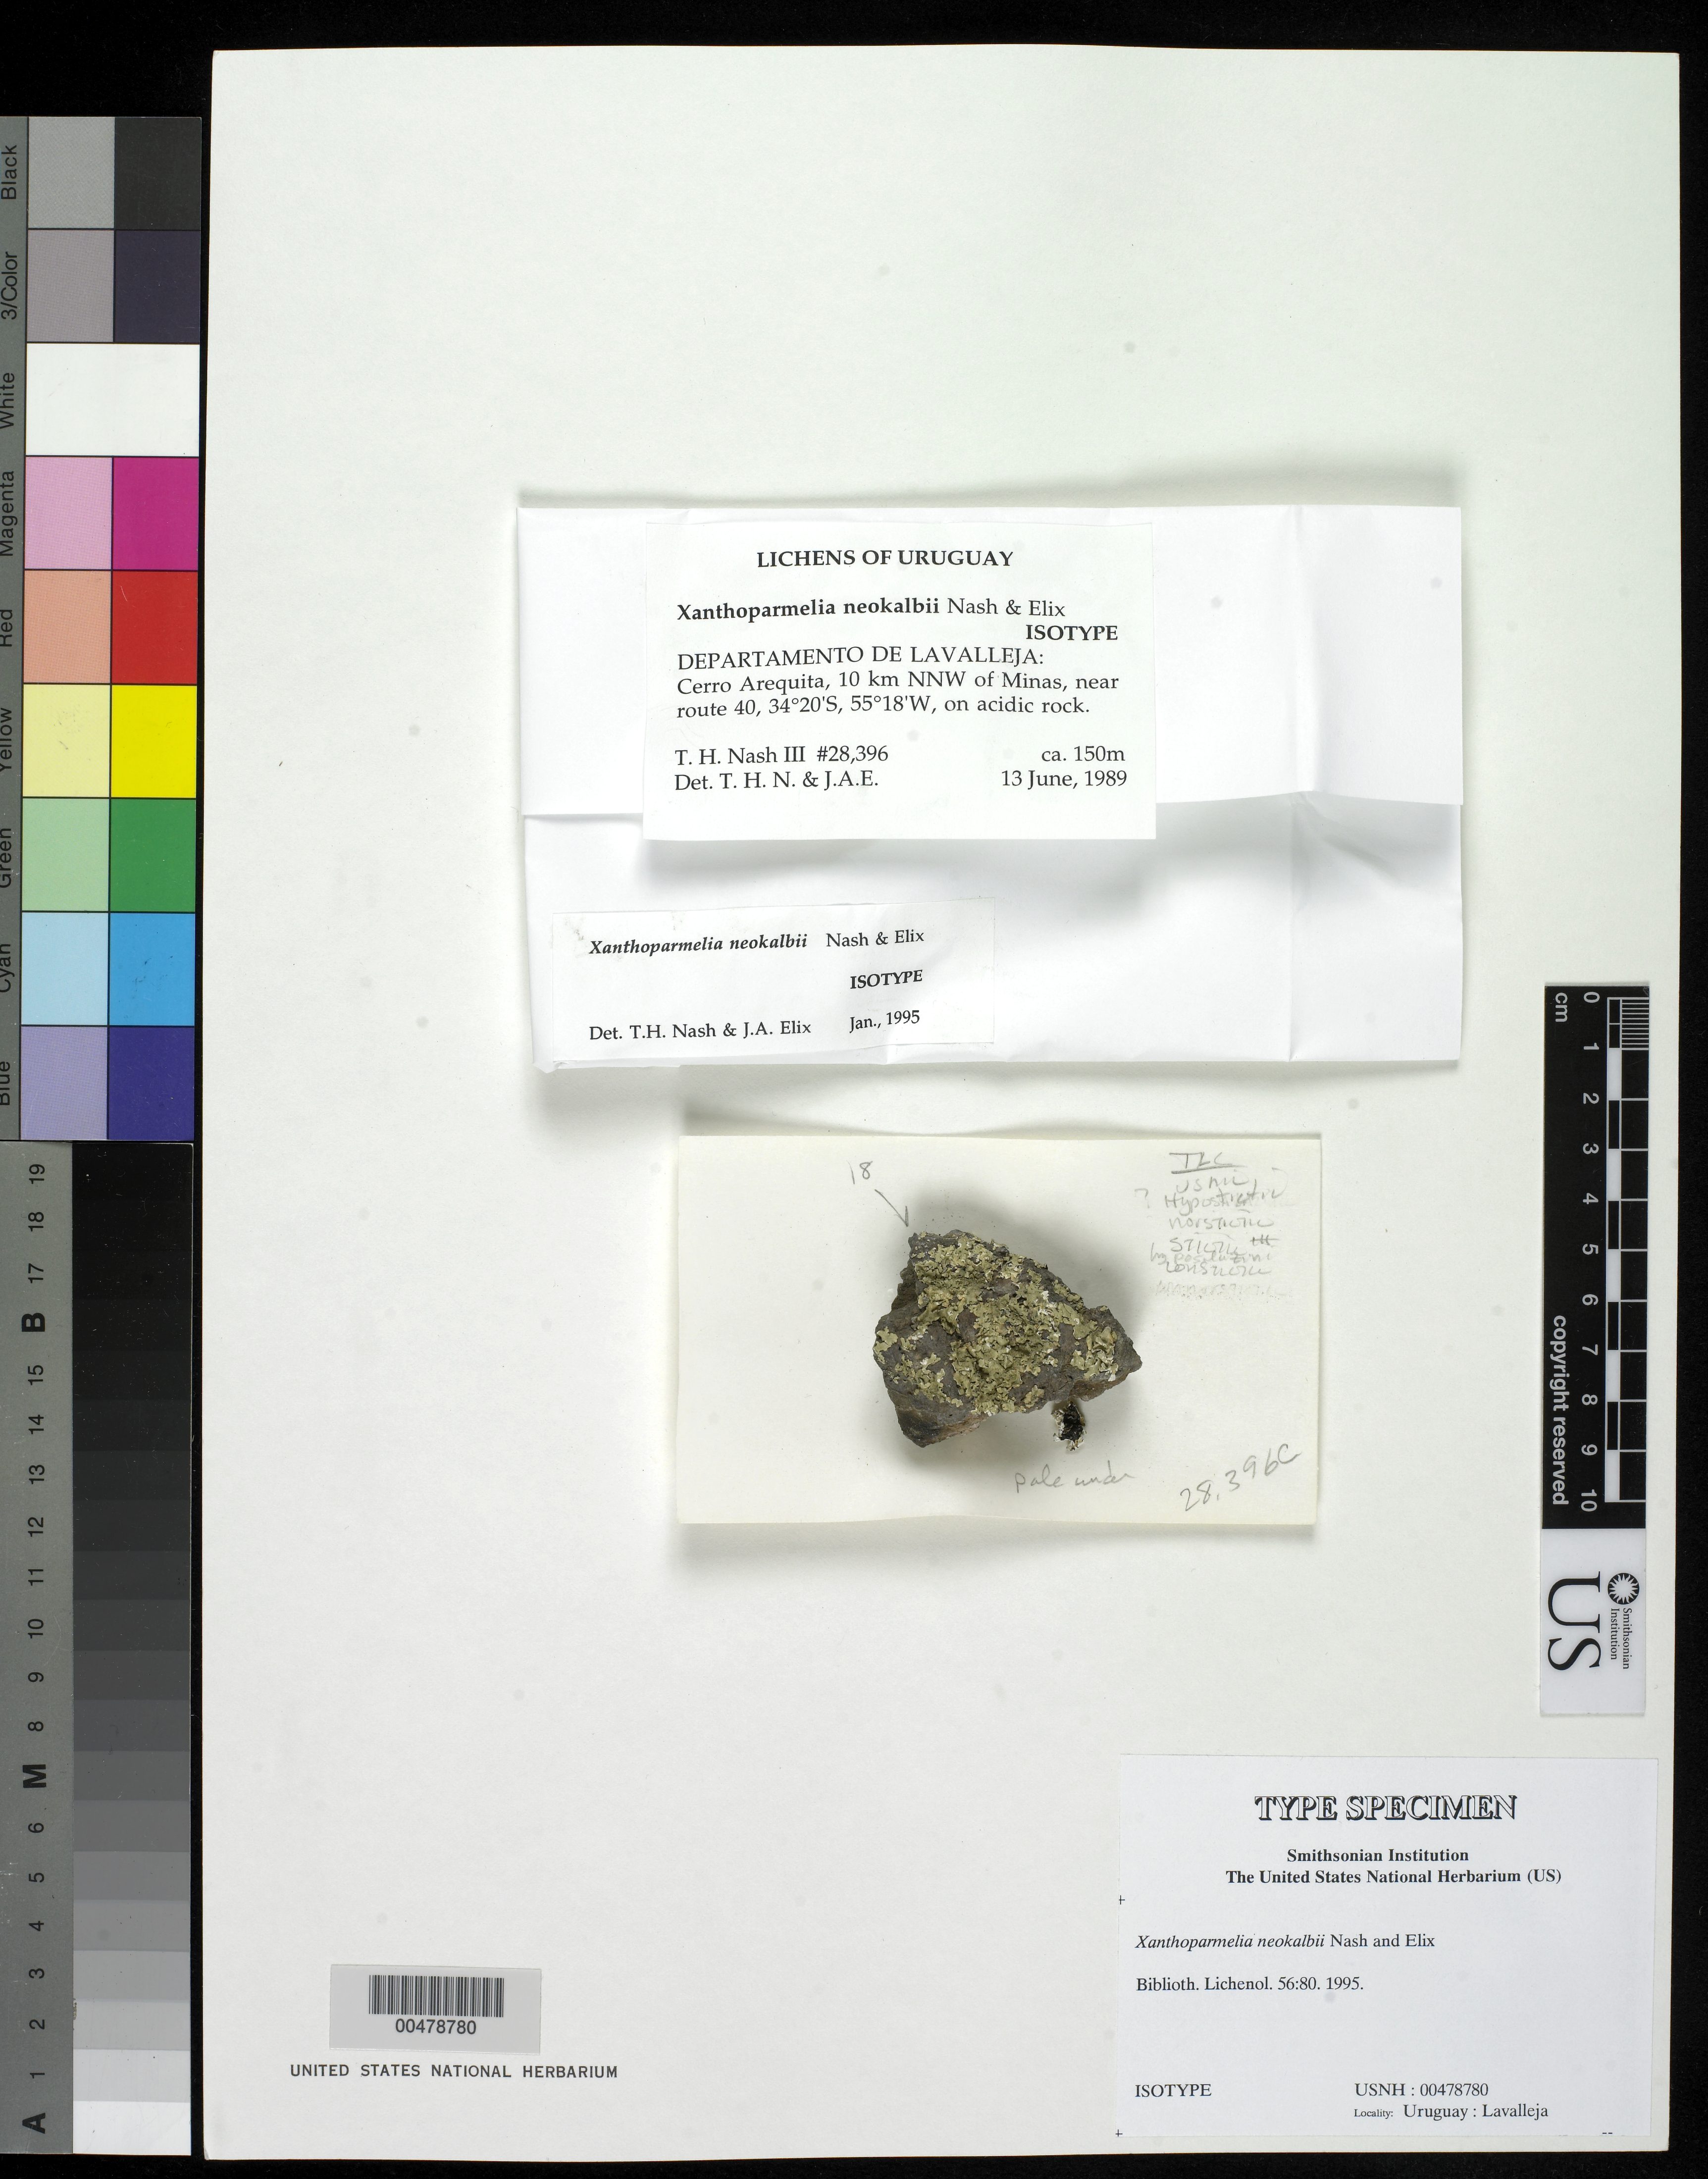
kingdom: Fungi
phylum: Ascomycota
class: Lecanoromycetes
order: Lecanorales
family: Parmeliaceae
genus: Xanthoparmelia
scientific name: Xanthoparmelia neokalbii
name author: T.H. Nash & Elix in T.H. Nash et al.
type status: Isotype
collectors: T. H. Nash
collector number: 28396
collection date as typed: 13 Jun 1989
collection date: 1989-06-13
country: Uruguay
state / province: Lavalleja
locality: Cerro Arequita, 10 km NNW of Minas, near Route 40.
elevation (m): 150